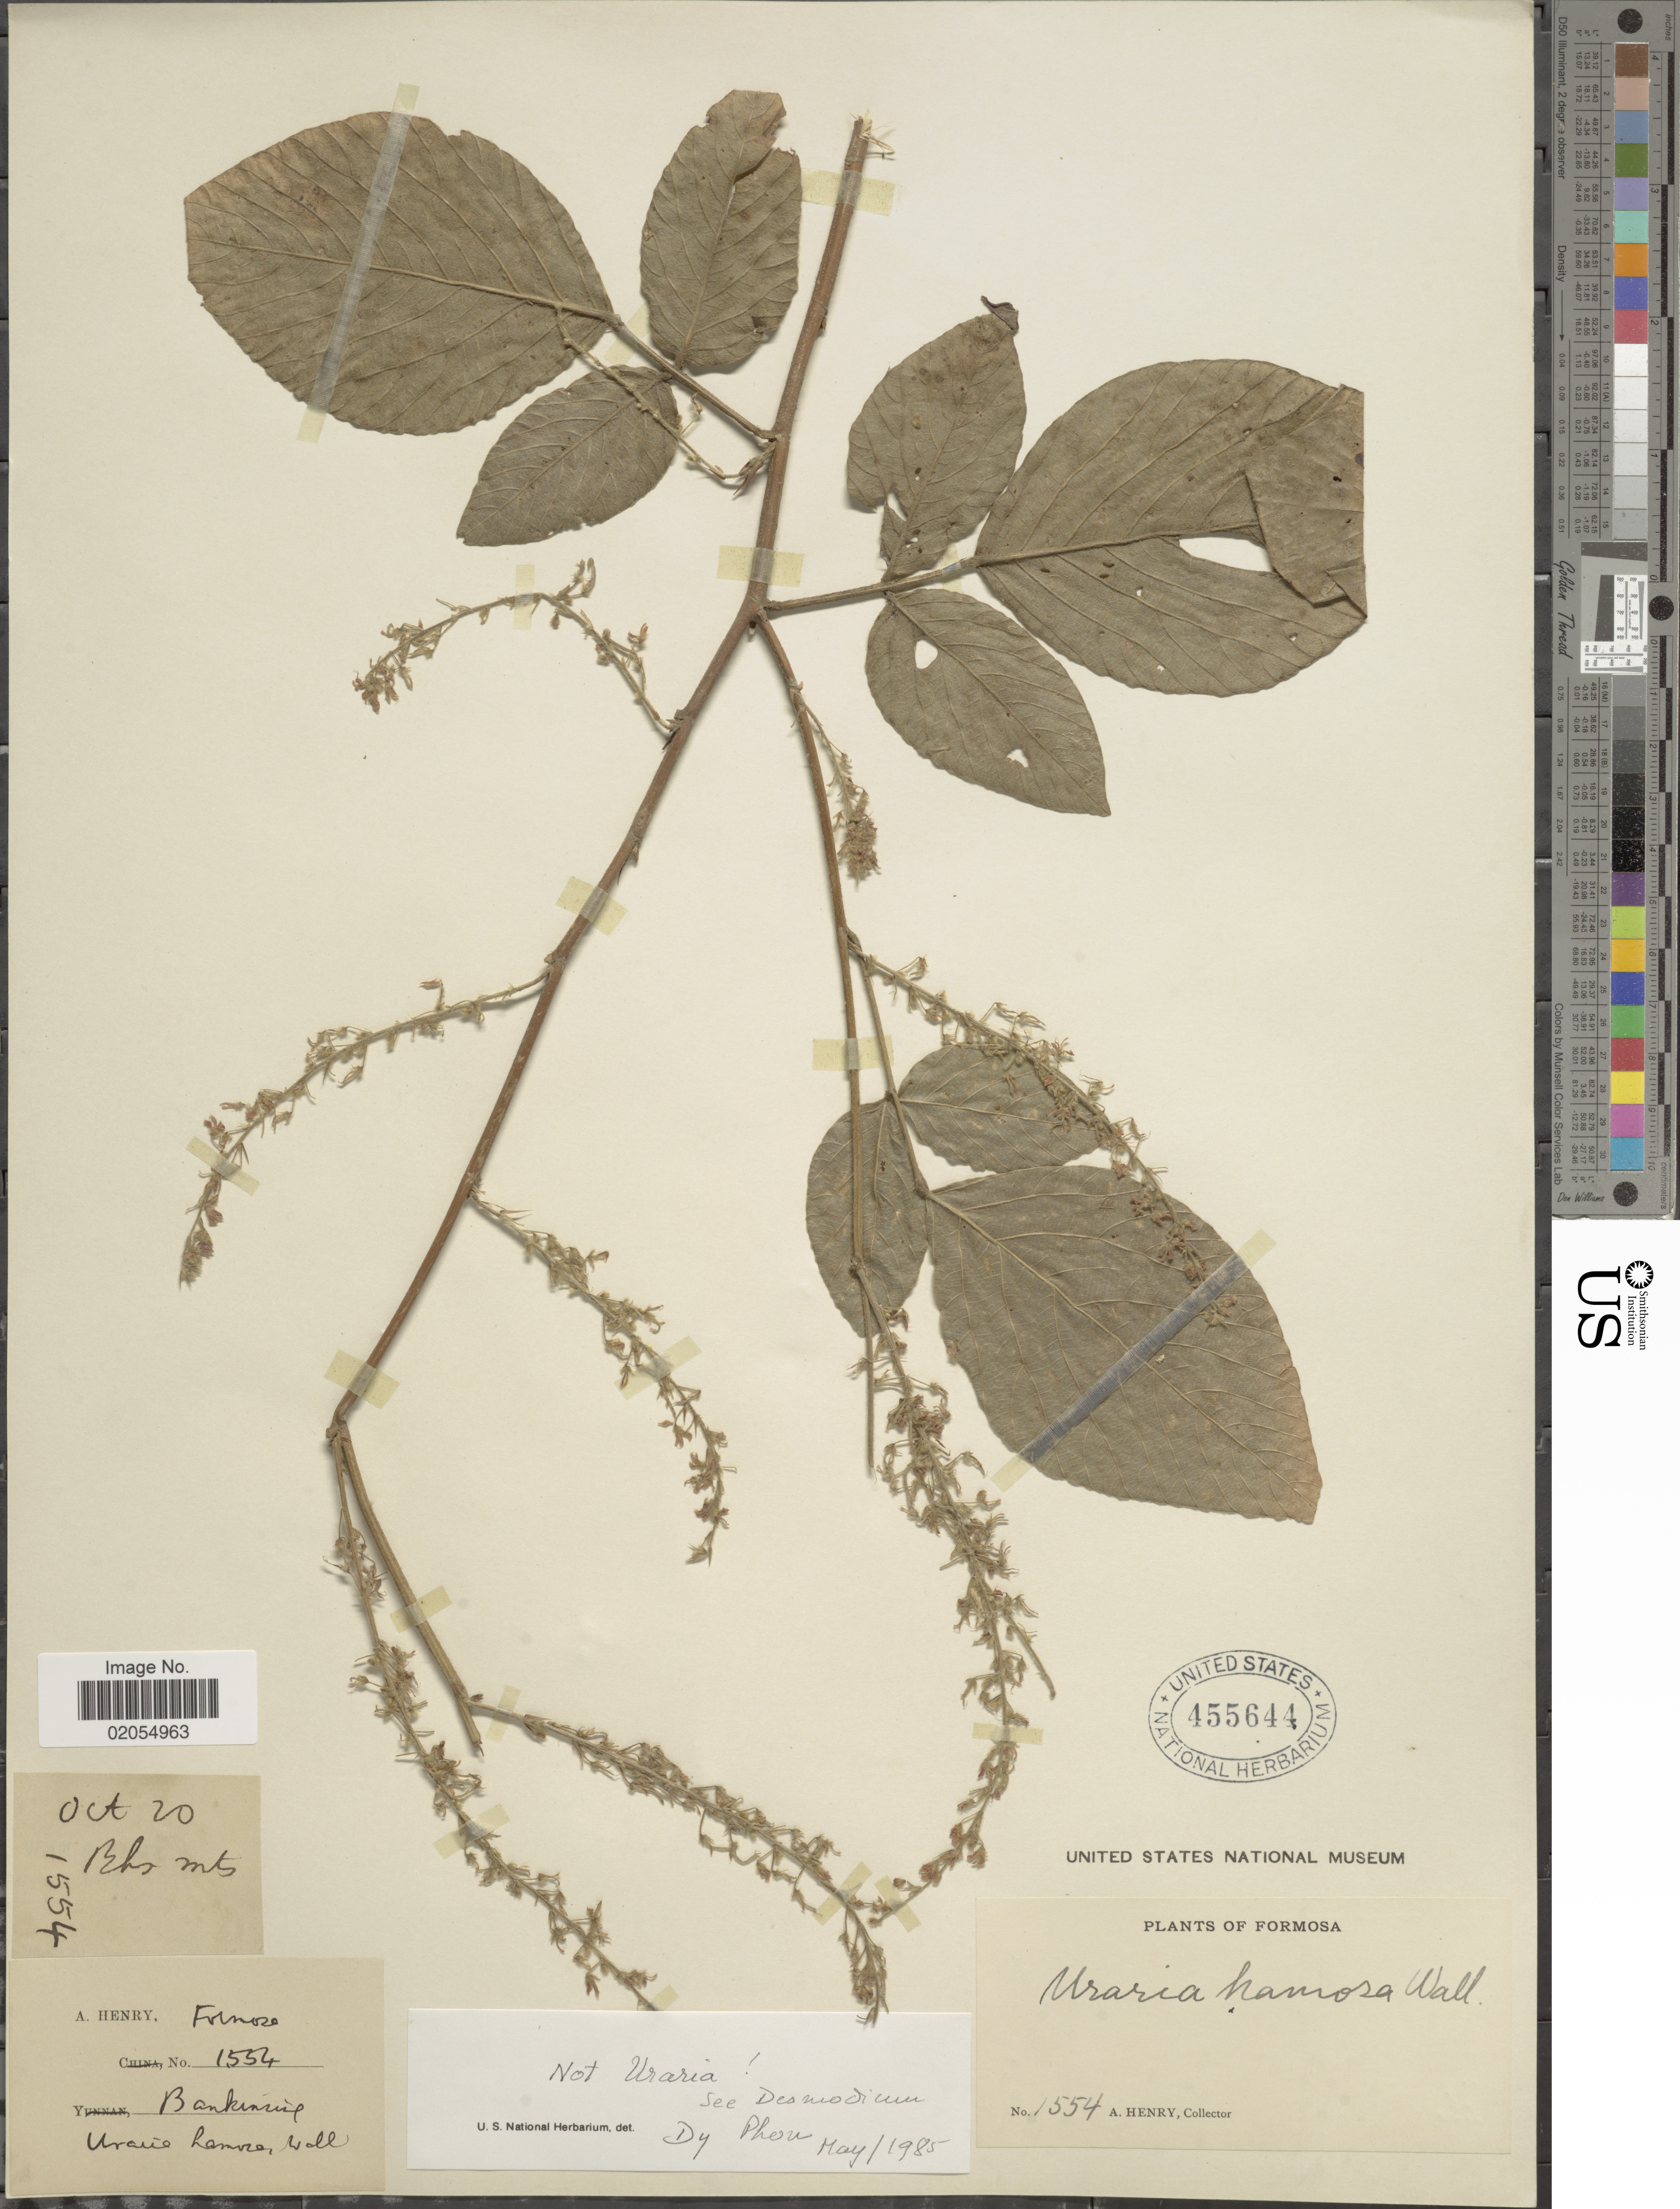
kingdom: Plantae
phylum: Tracheophyta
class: Magnoliopsida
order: Fabales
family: Fabaceae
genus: Desmodium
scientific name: Desmodium sp.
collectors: A. Henry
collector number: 1554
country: Taiwan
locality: Formosa, Bankinsing. Bankinsing mts.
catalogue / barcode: US 455644